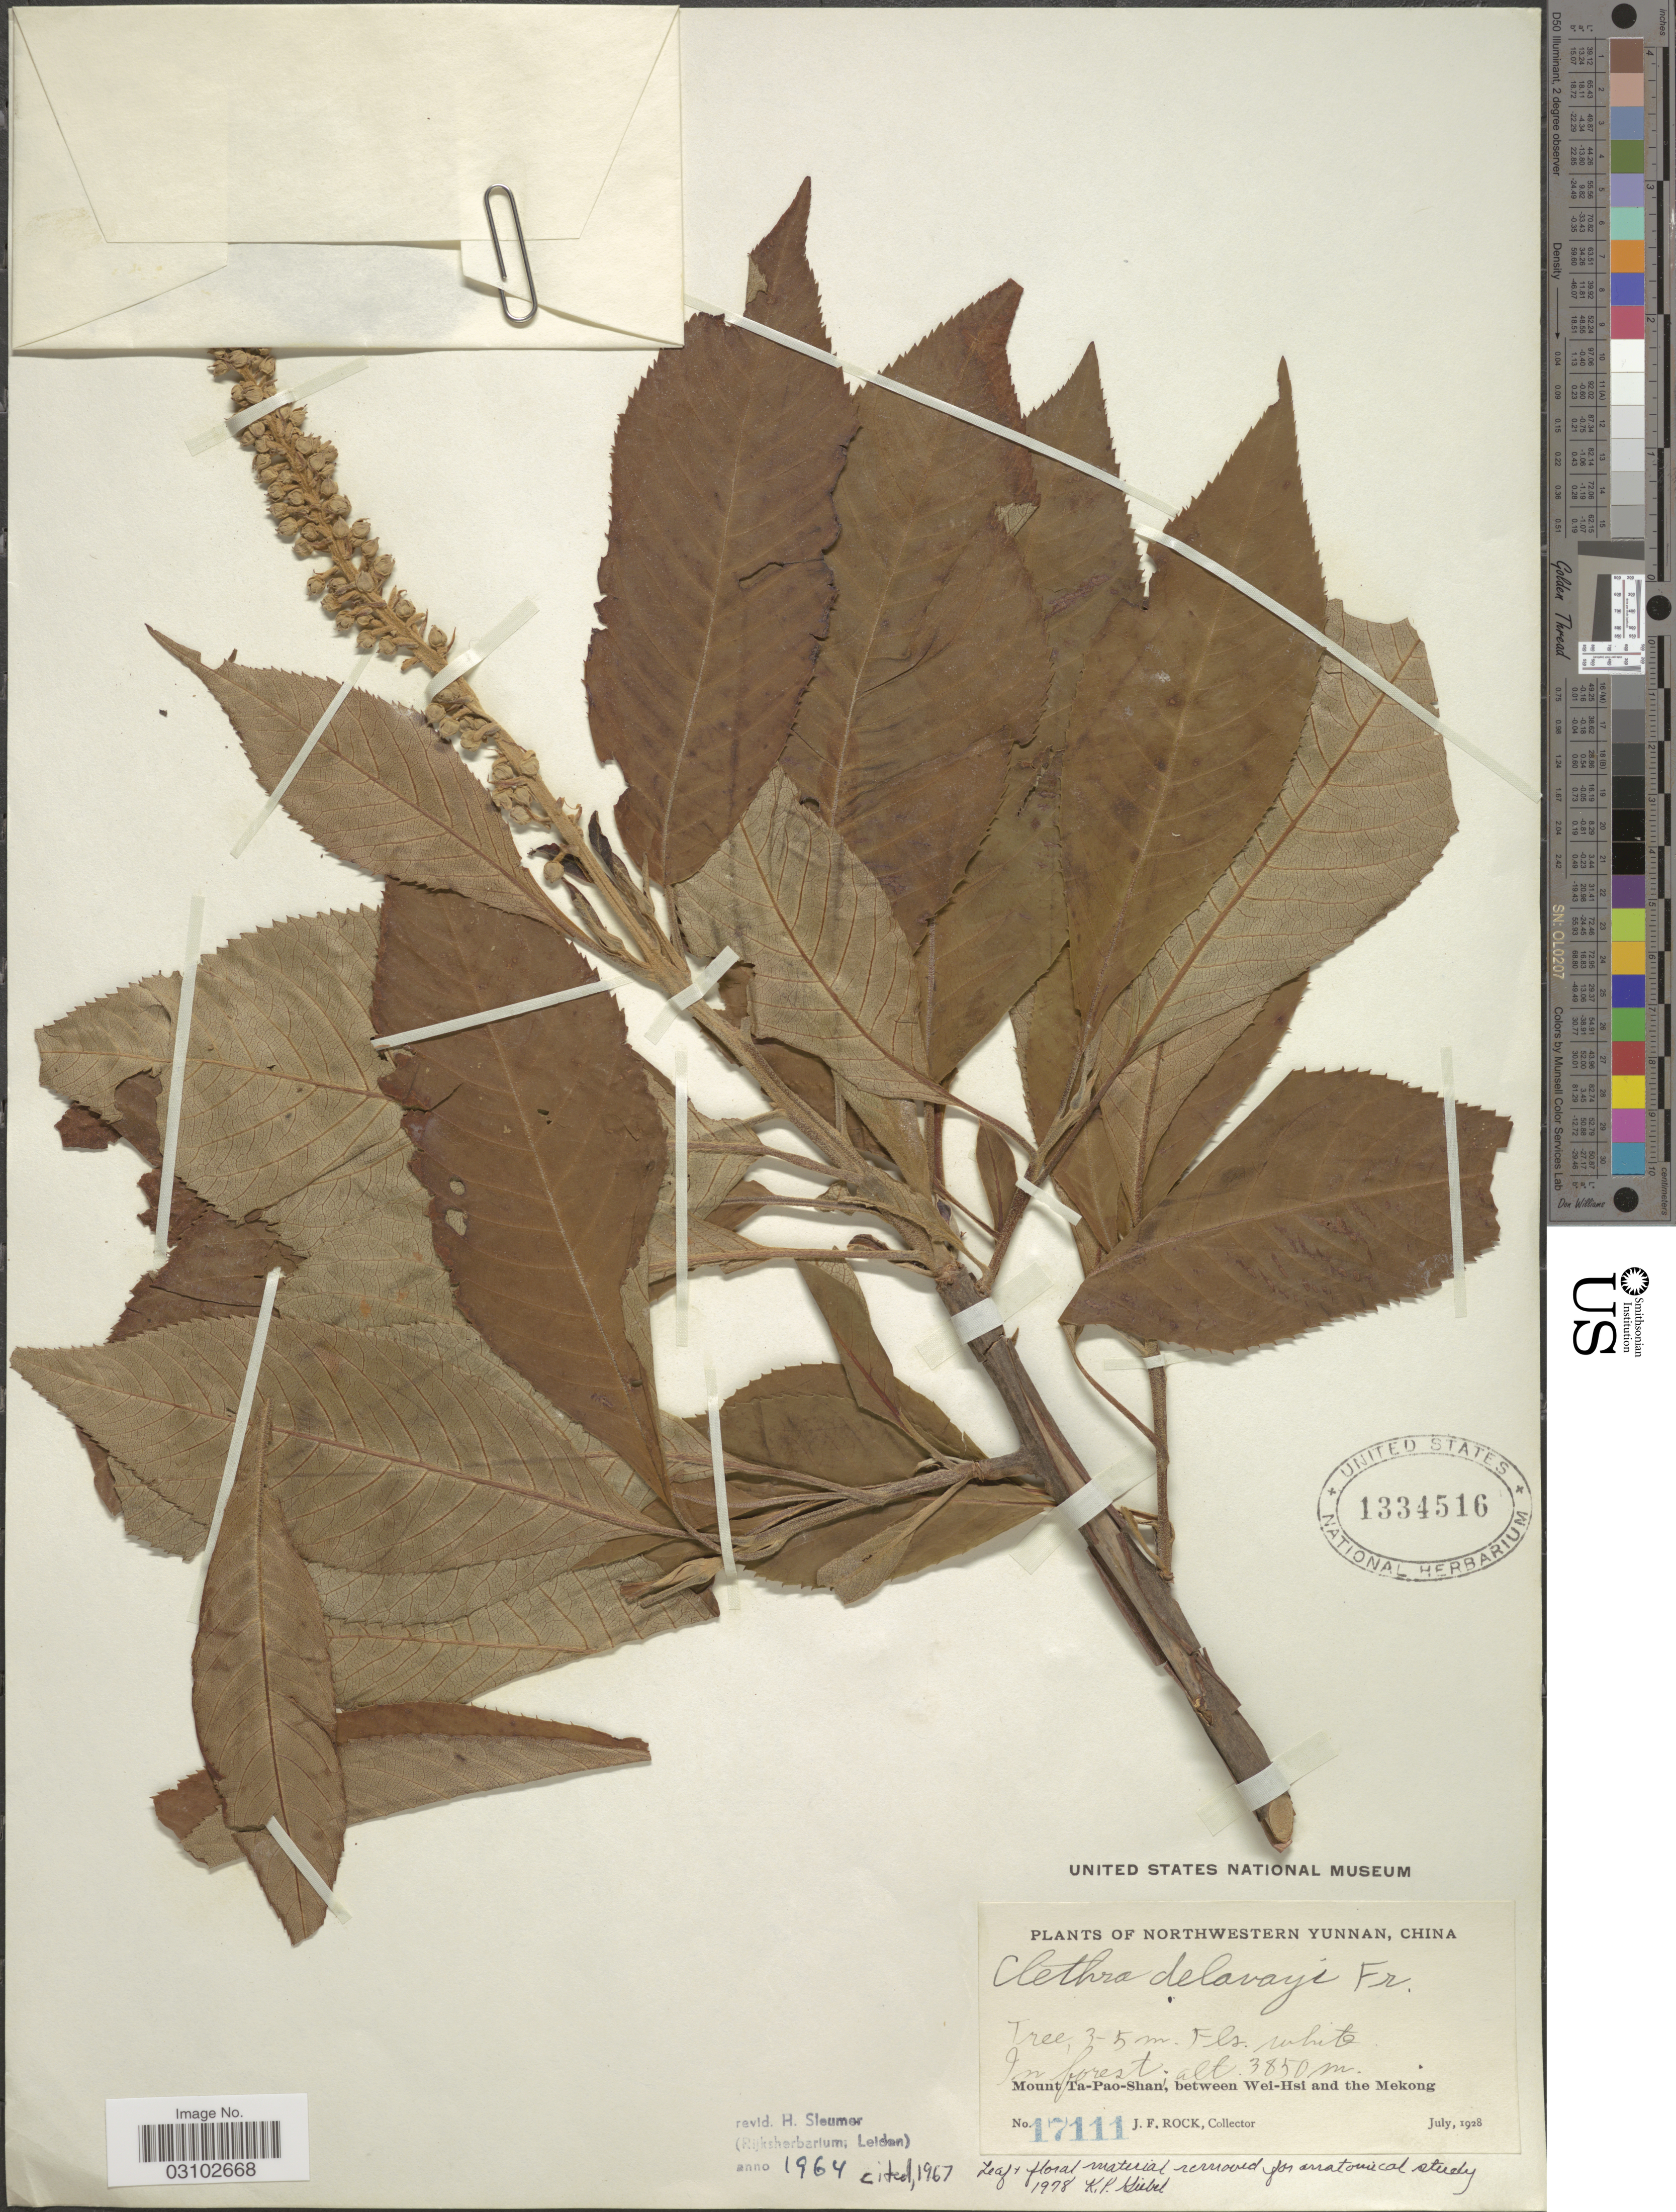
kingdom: Plantae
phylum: Tracheophyta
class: Magnoliopsida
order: Ericales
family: Clethraceae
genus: Clethra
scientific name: Clethra delavayi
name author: Franch.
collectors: J. Rock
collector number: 17111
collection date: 1928-07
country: China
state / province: Yunnan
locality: Northwestern Yunnan. Mount Ta-Pao-Shan, between Wei-Hsi and the Mekong.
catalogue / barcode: US 1334516